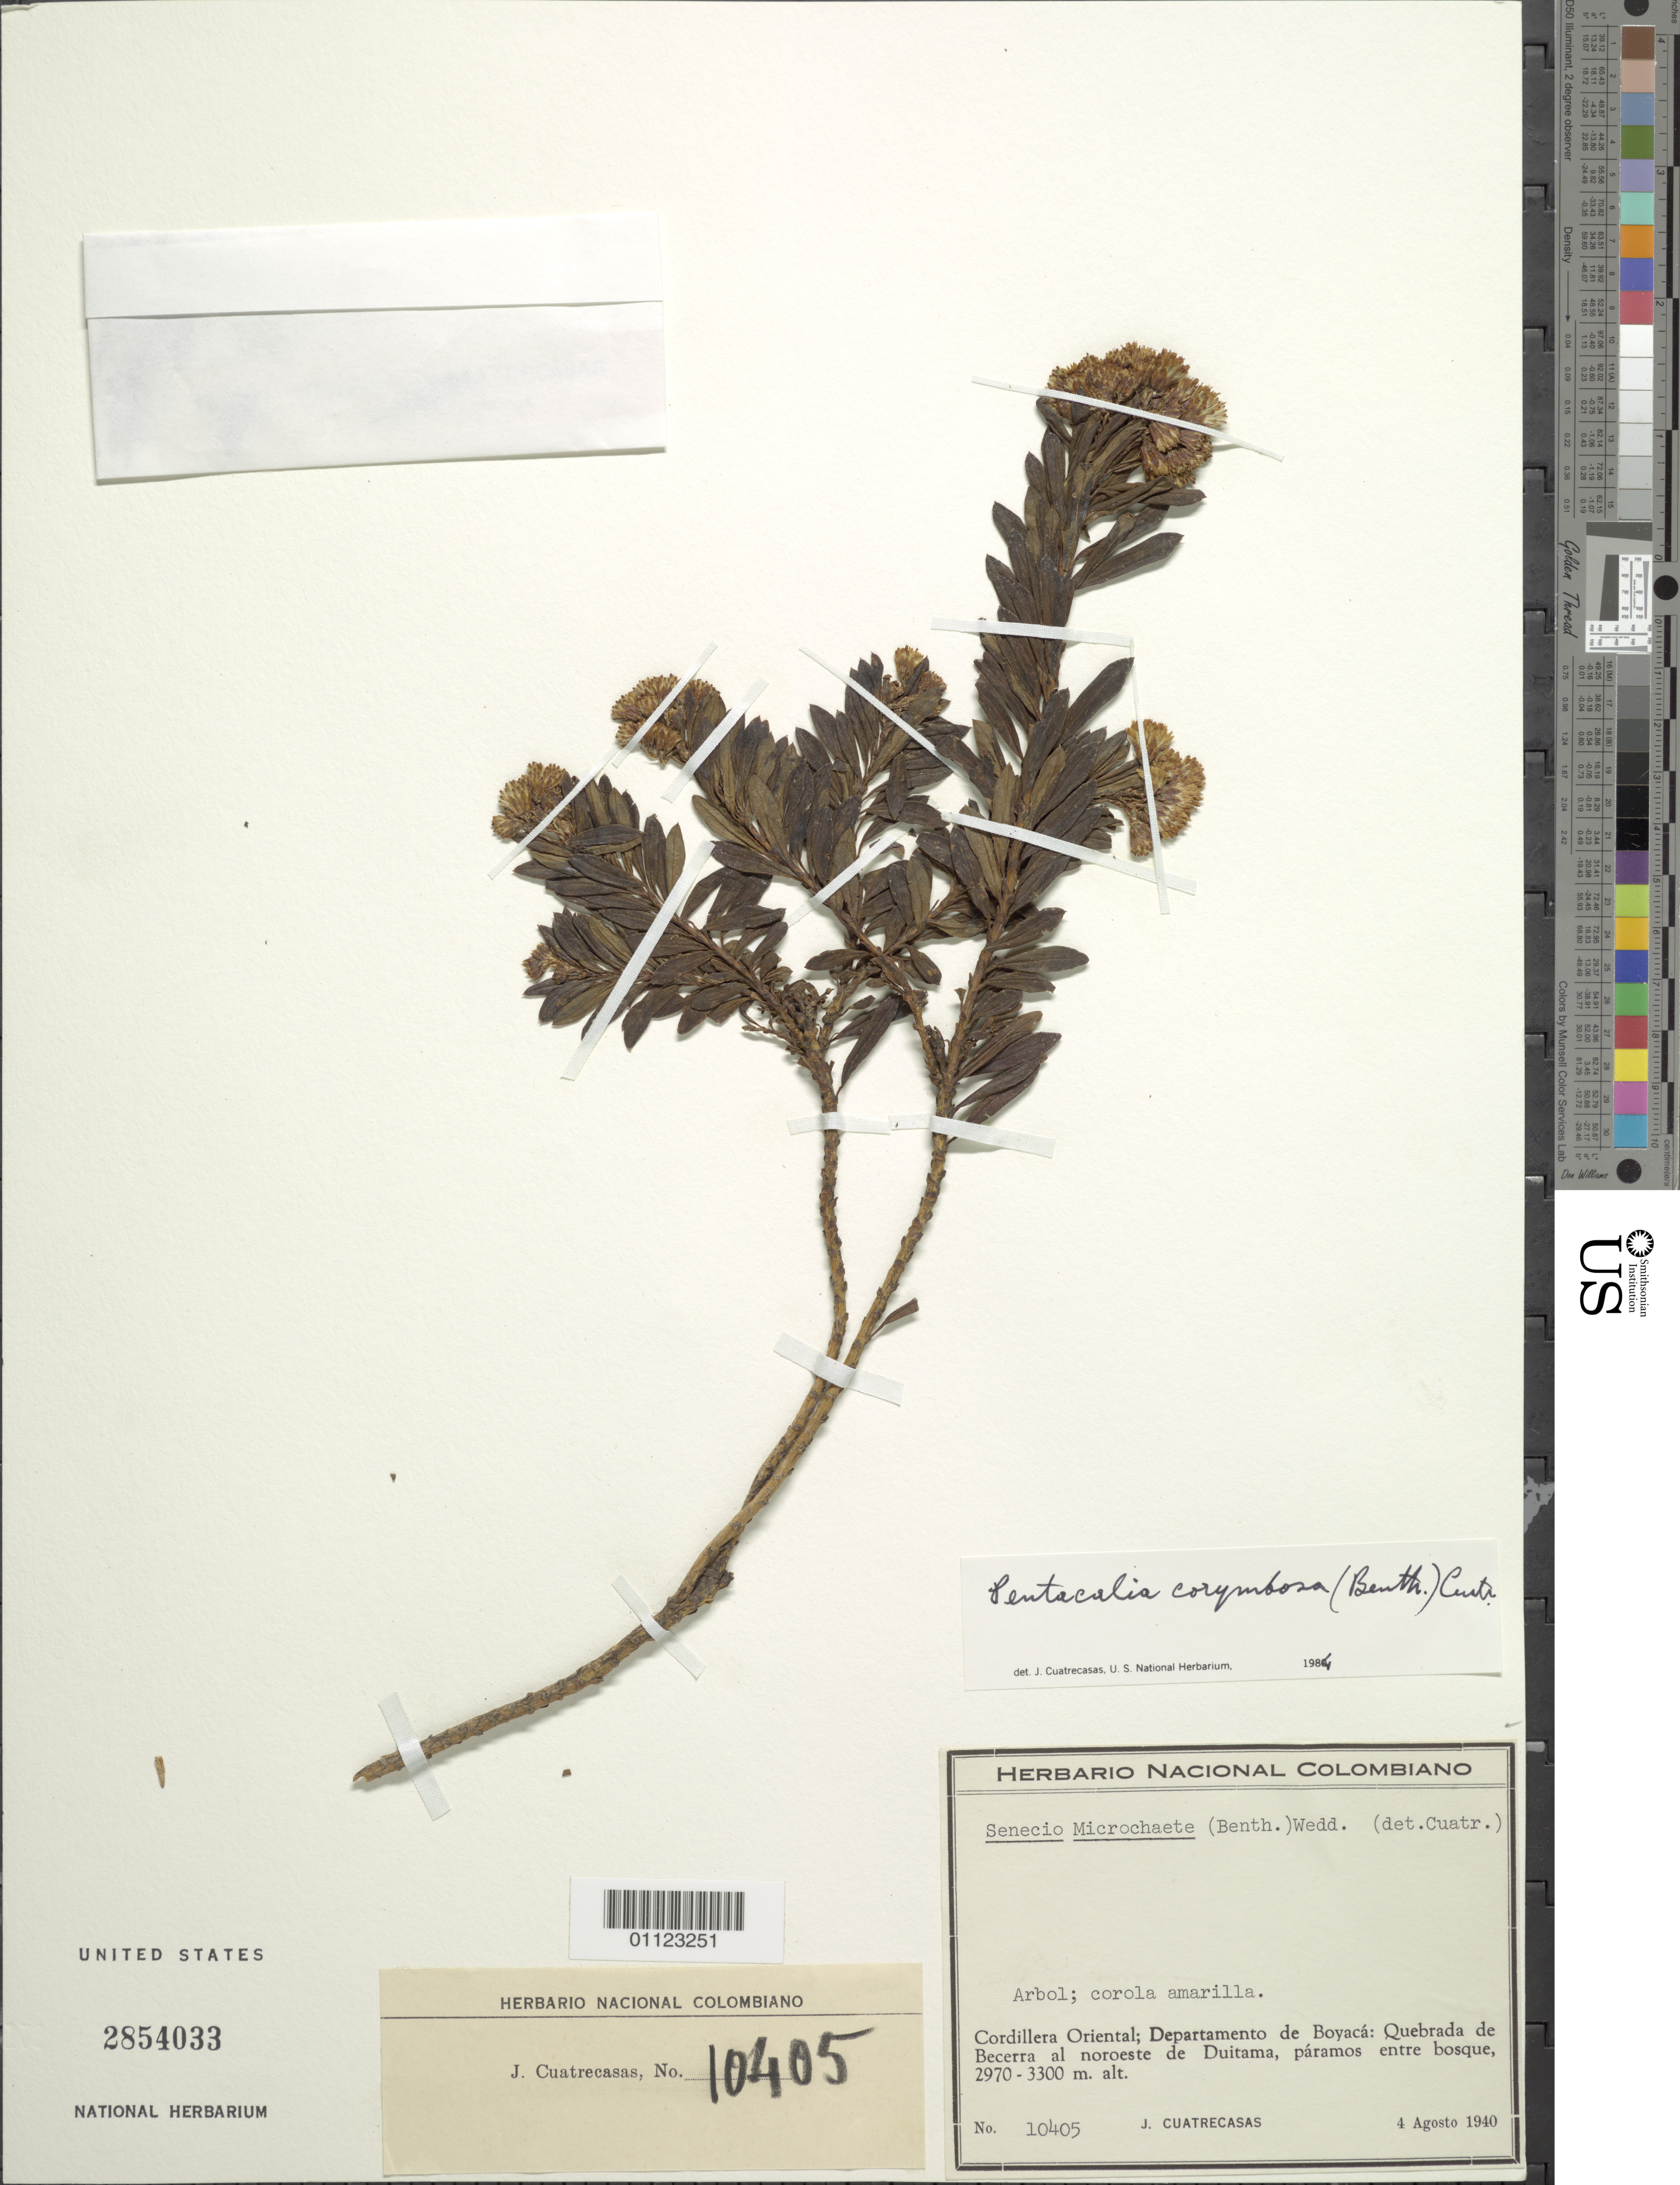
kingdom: Plantae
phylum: Tracheophyta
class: Magnoliopsida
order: Asterales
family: Asteraceae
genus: Pentacalia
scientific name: Pentacalia corymbosa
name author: (Benth.) Cuatrec.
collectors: J. Cuatrecasas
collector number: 10405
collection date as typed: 04 Aug 1940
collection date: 1940-08-04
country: Colombia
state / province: Boyacá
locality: Cordillera Oriental, Quebrada de Becerra al noroeste de Duitama.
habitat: Páramos entre bosque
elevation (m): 2970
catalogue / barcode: US 2854033